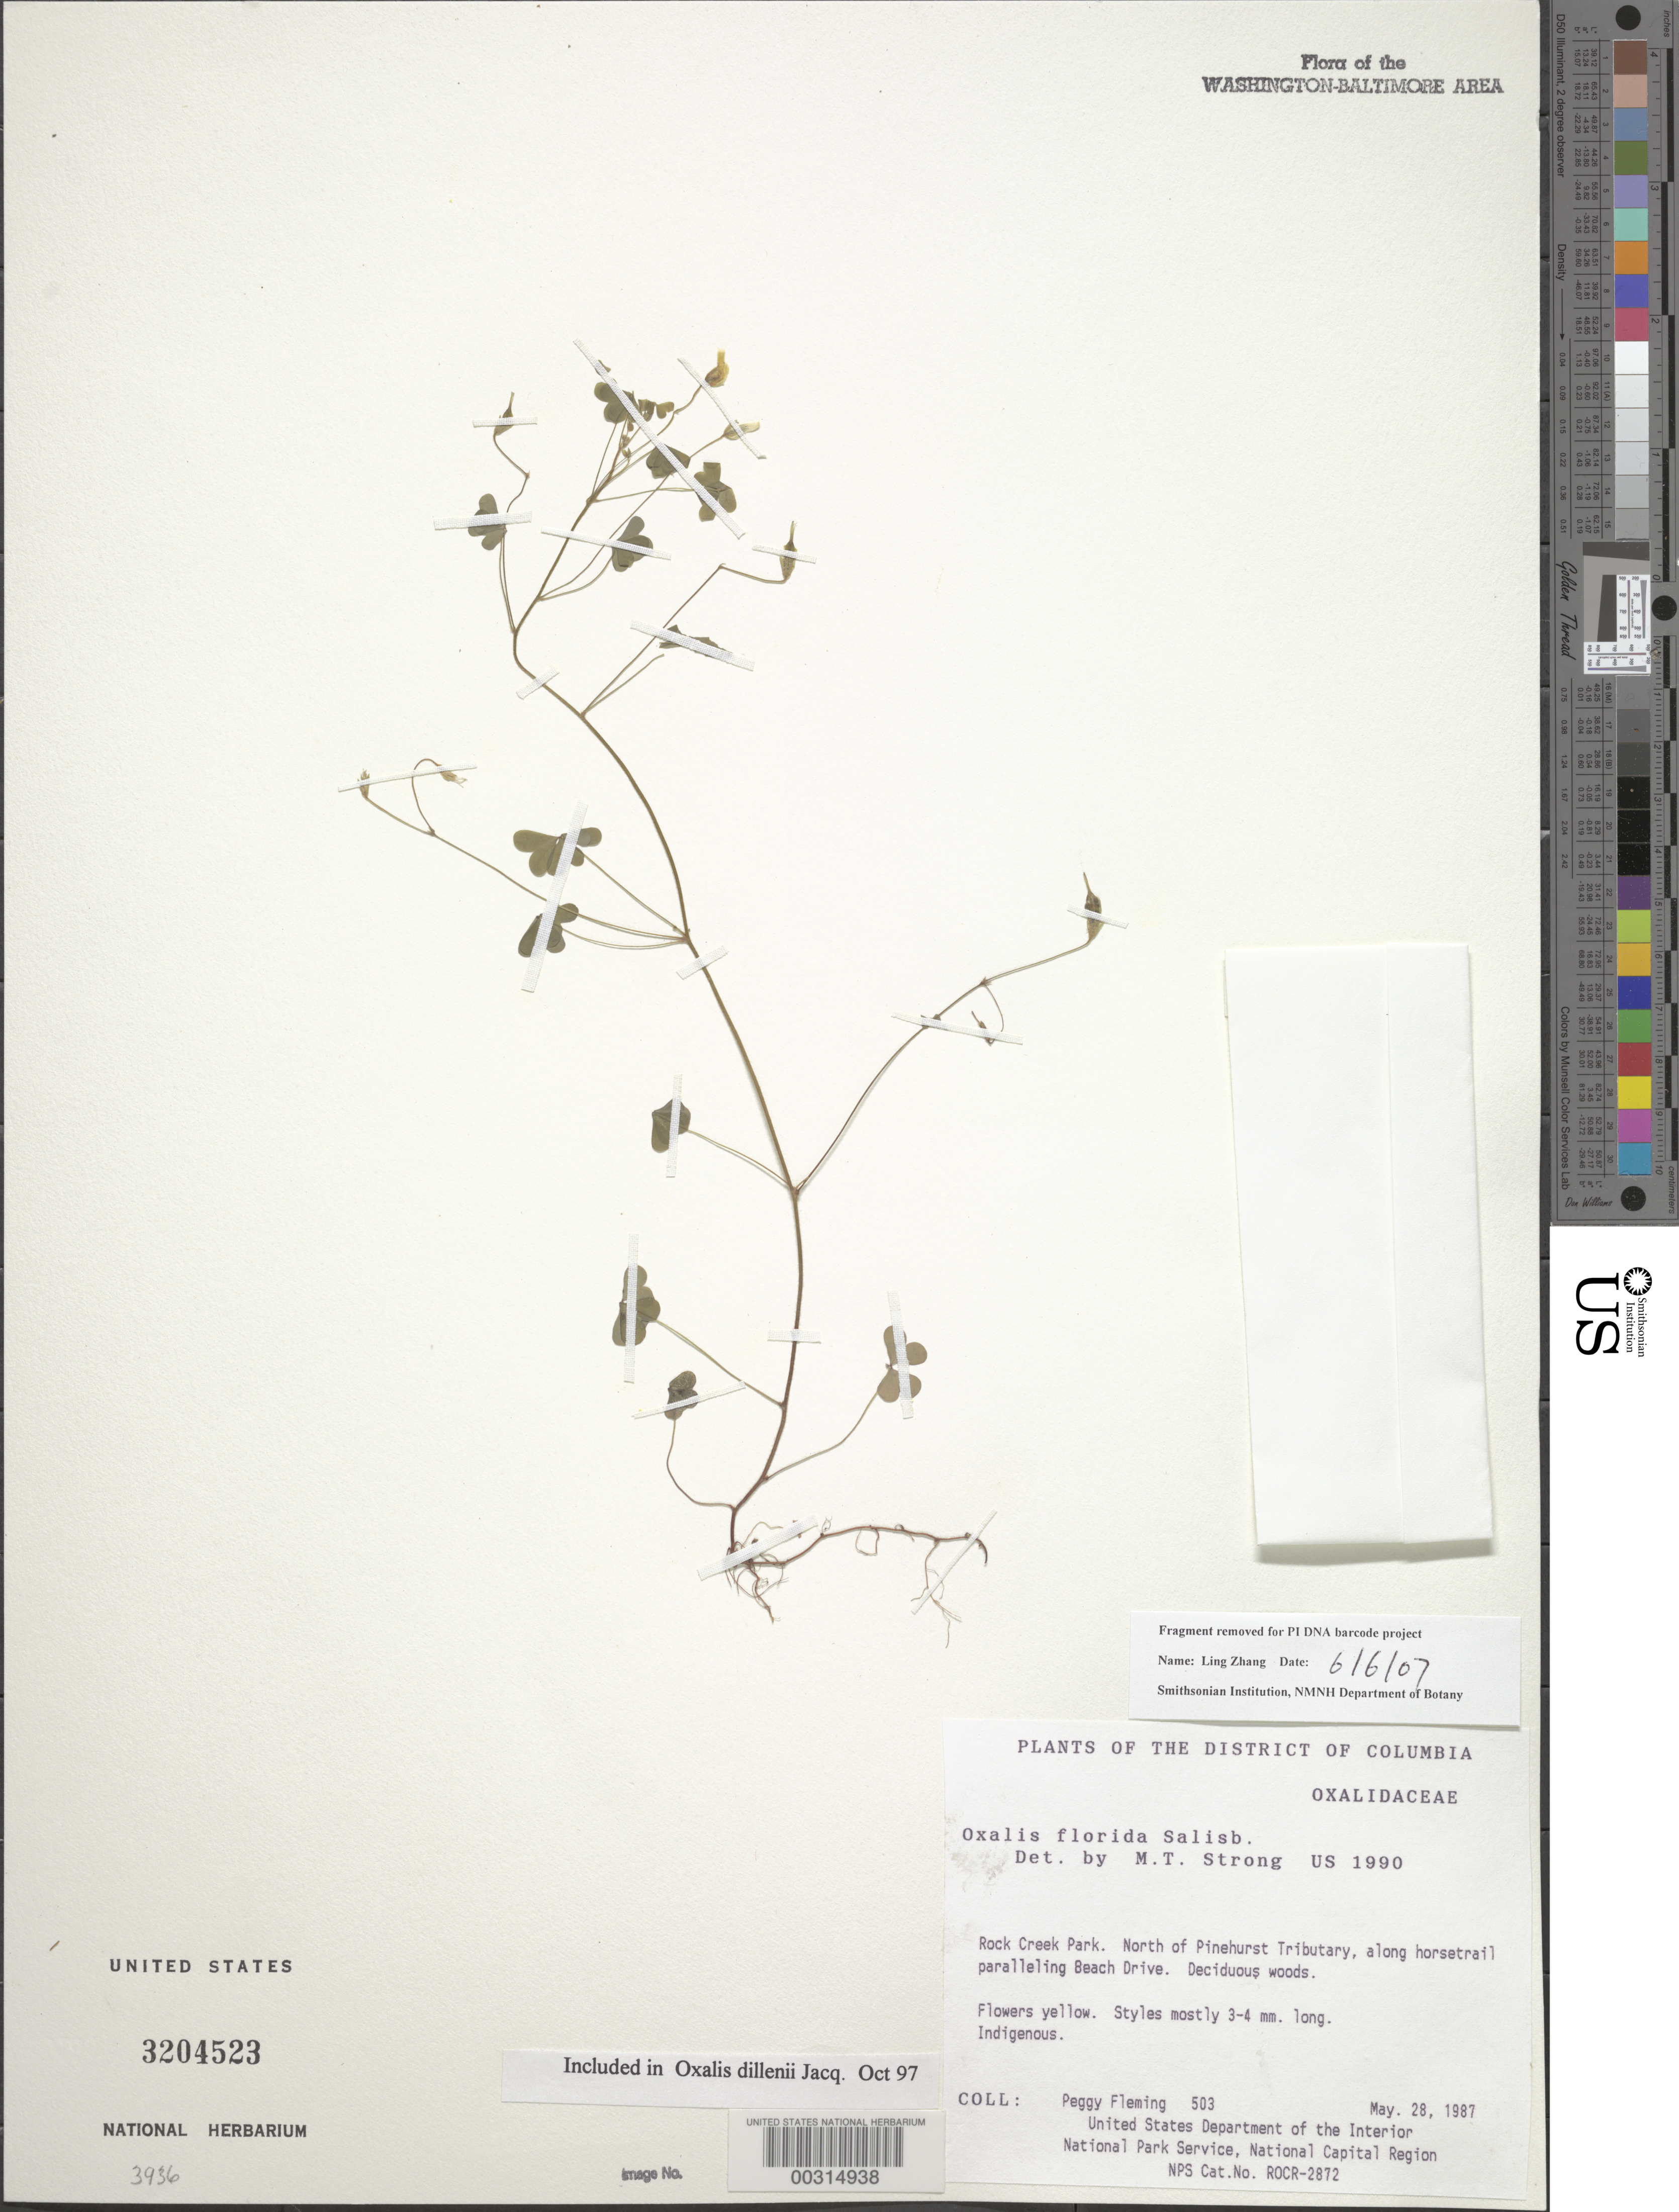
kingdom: Plantae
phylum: Tracheophyta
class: Magnoliopsida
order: Oxalidales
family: Oxalidaceae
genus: Oxalis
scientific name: Oxalis dillenii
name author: Jacq.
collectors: P. Fleming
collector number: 503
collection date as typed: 28 May 1987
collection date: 1987-05-28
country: United States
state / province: District of Columbia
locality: Rock Creek Park, N of Pinehurst Tributary, along horsetrail paralleling Beach Drive Rock Creek Park and Vicinity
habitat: Deciduous woods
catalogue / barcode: US 3204523